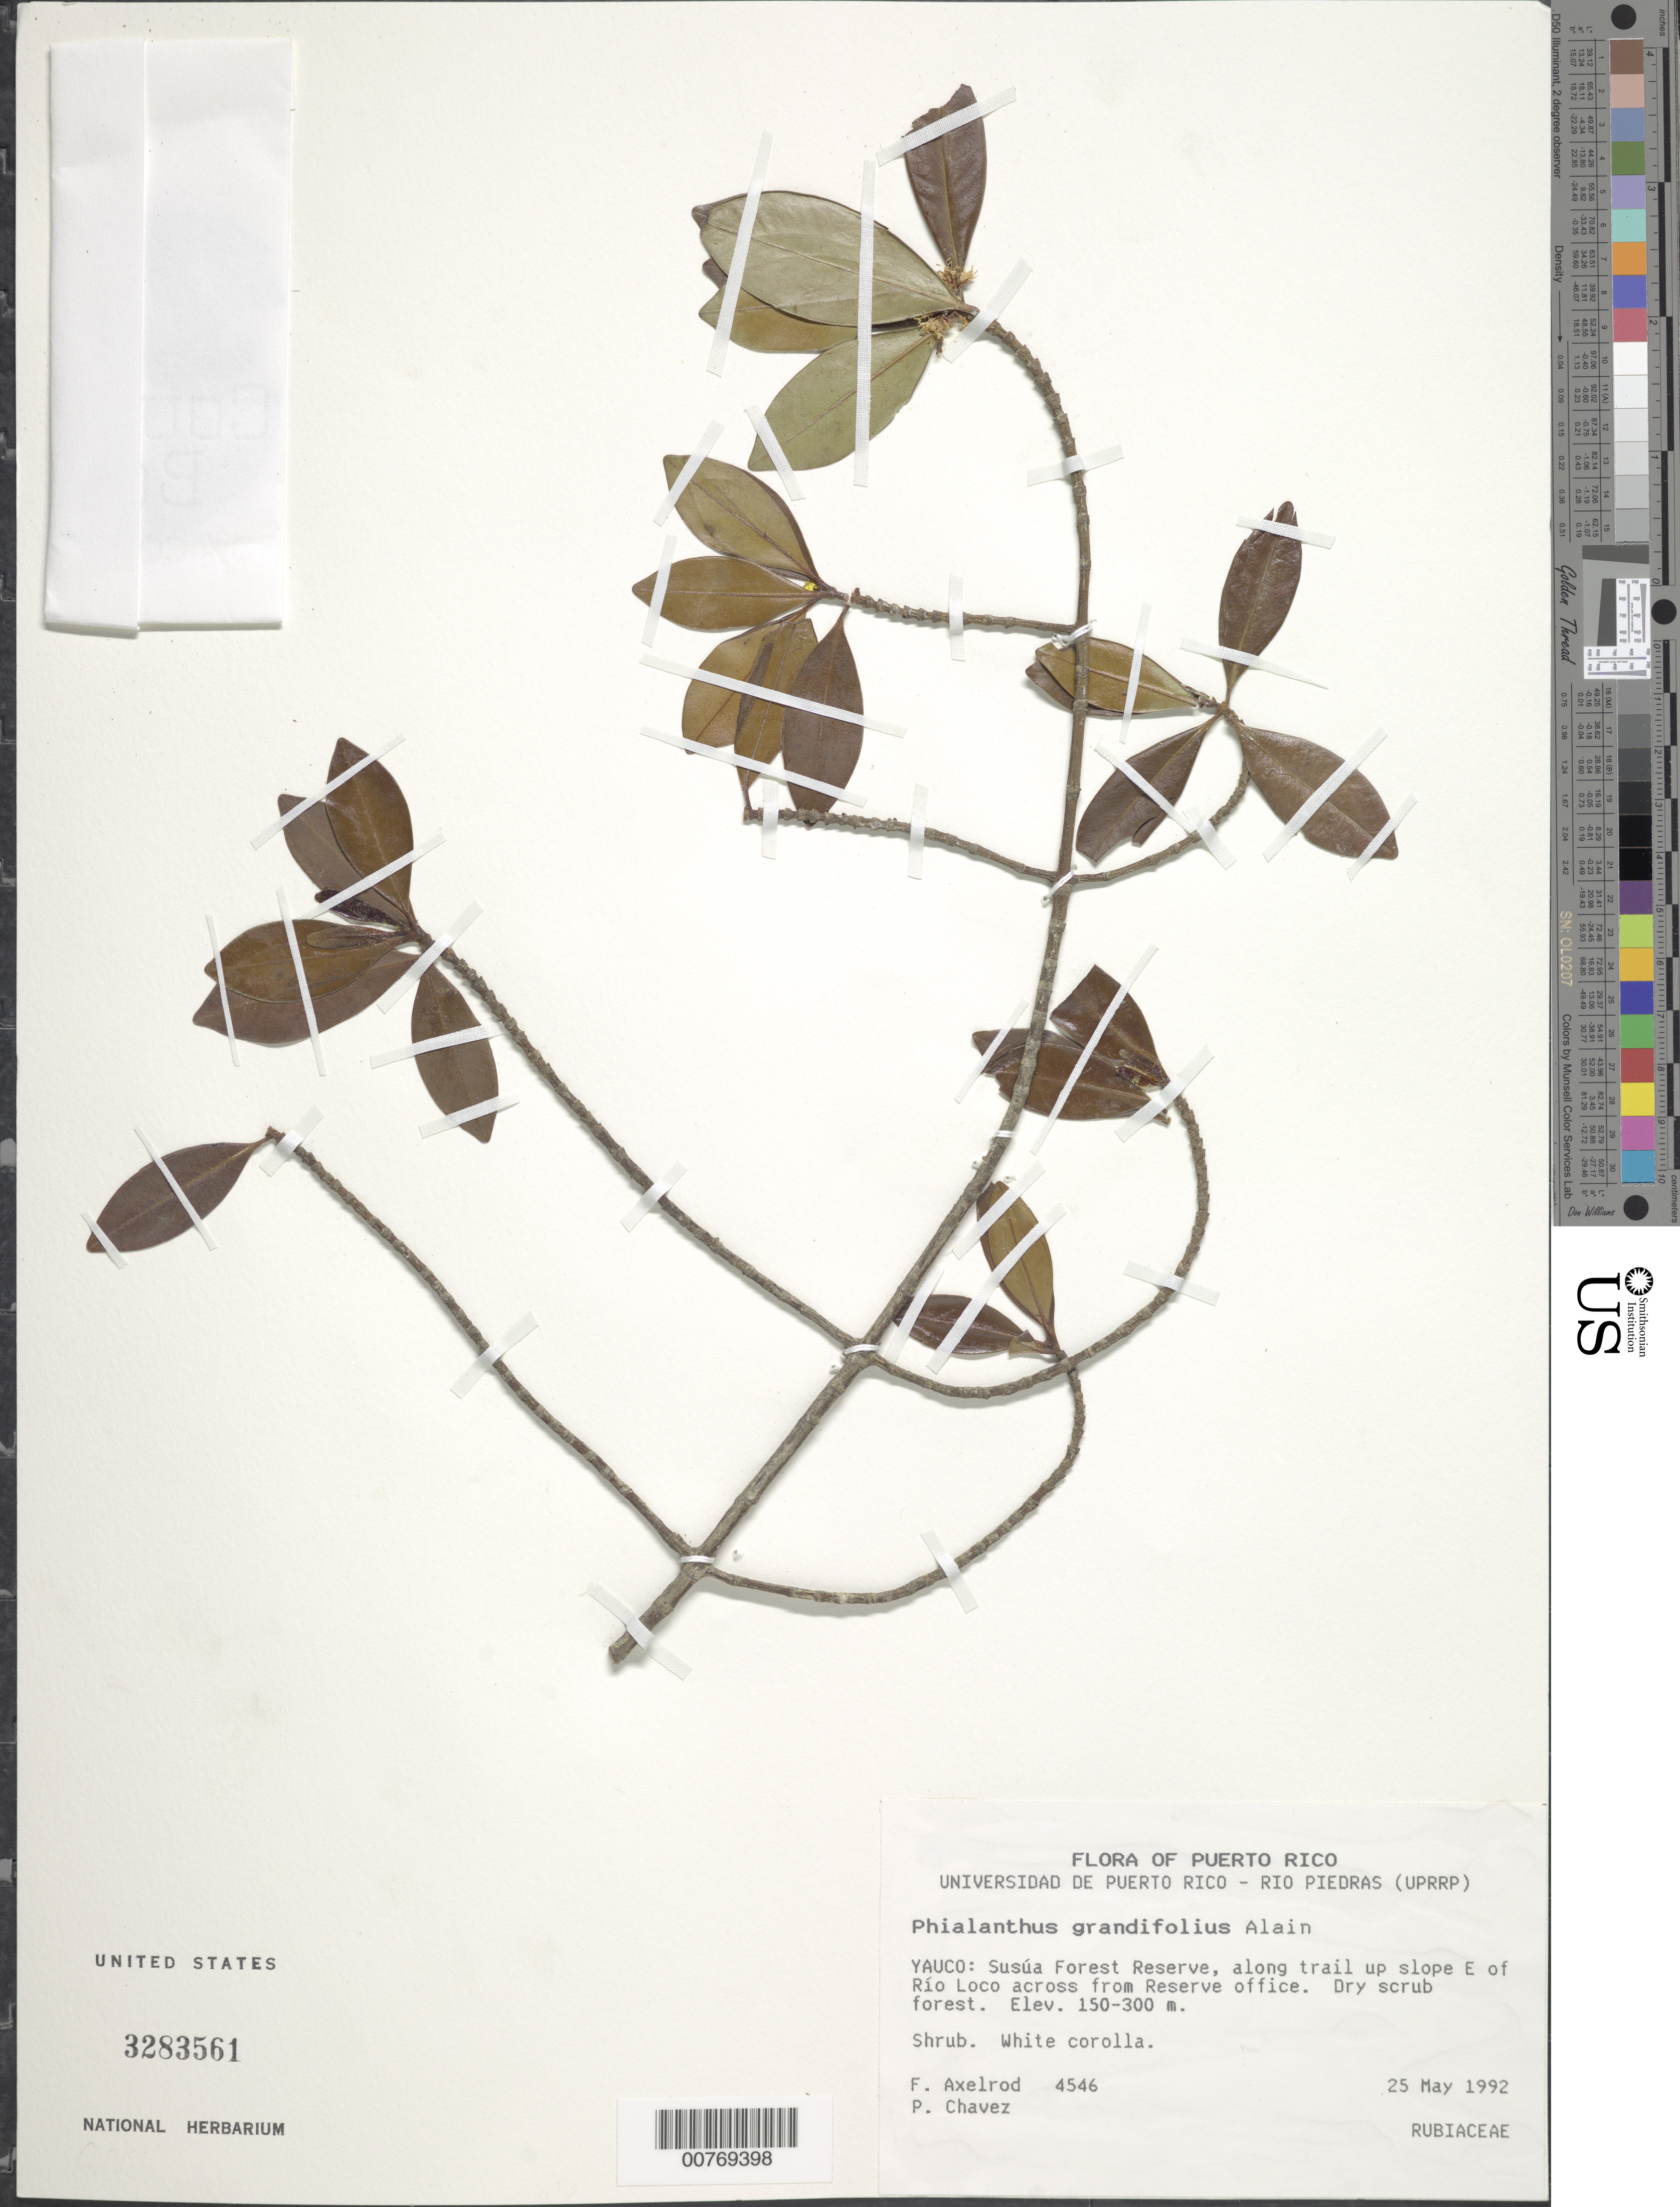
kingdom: Plantae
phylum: Tracheophyta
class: Magnoliopsida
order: Gentianales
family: Rubiaceae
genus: Phialanthus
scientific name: Phialanthus grandifolius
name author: Alain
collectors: F. S. Axelrod & P. Chavez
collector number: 4546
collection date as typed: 25 May 1992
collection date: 1992-05-25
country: Puerto Rico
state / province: Yauco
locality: Yauco: Susúa Forest Reserve, along trail up slope E of Río Loco, across from reserve office.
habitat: Dry scrub forest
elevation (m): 150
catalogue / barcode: US 3283561